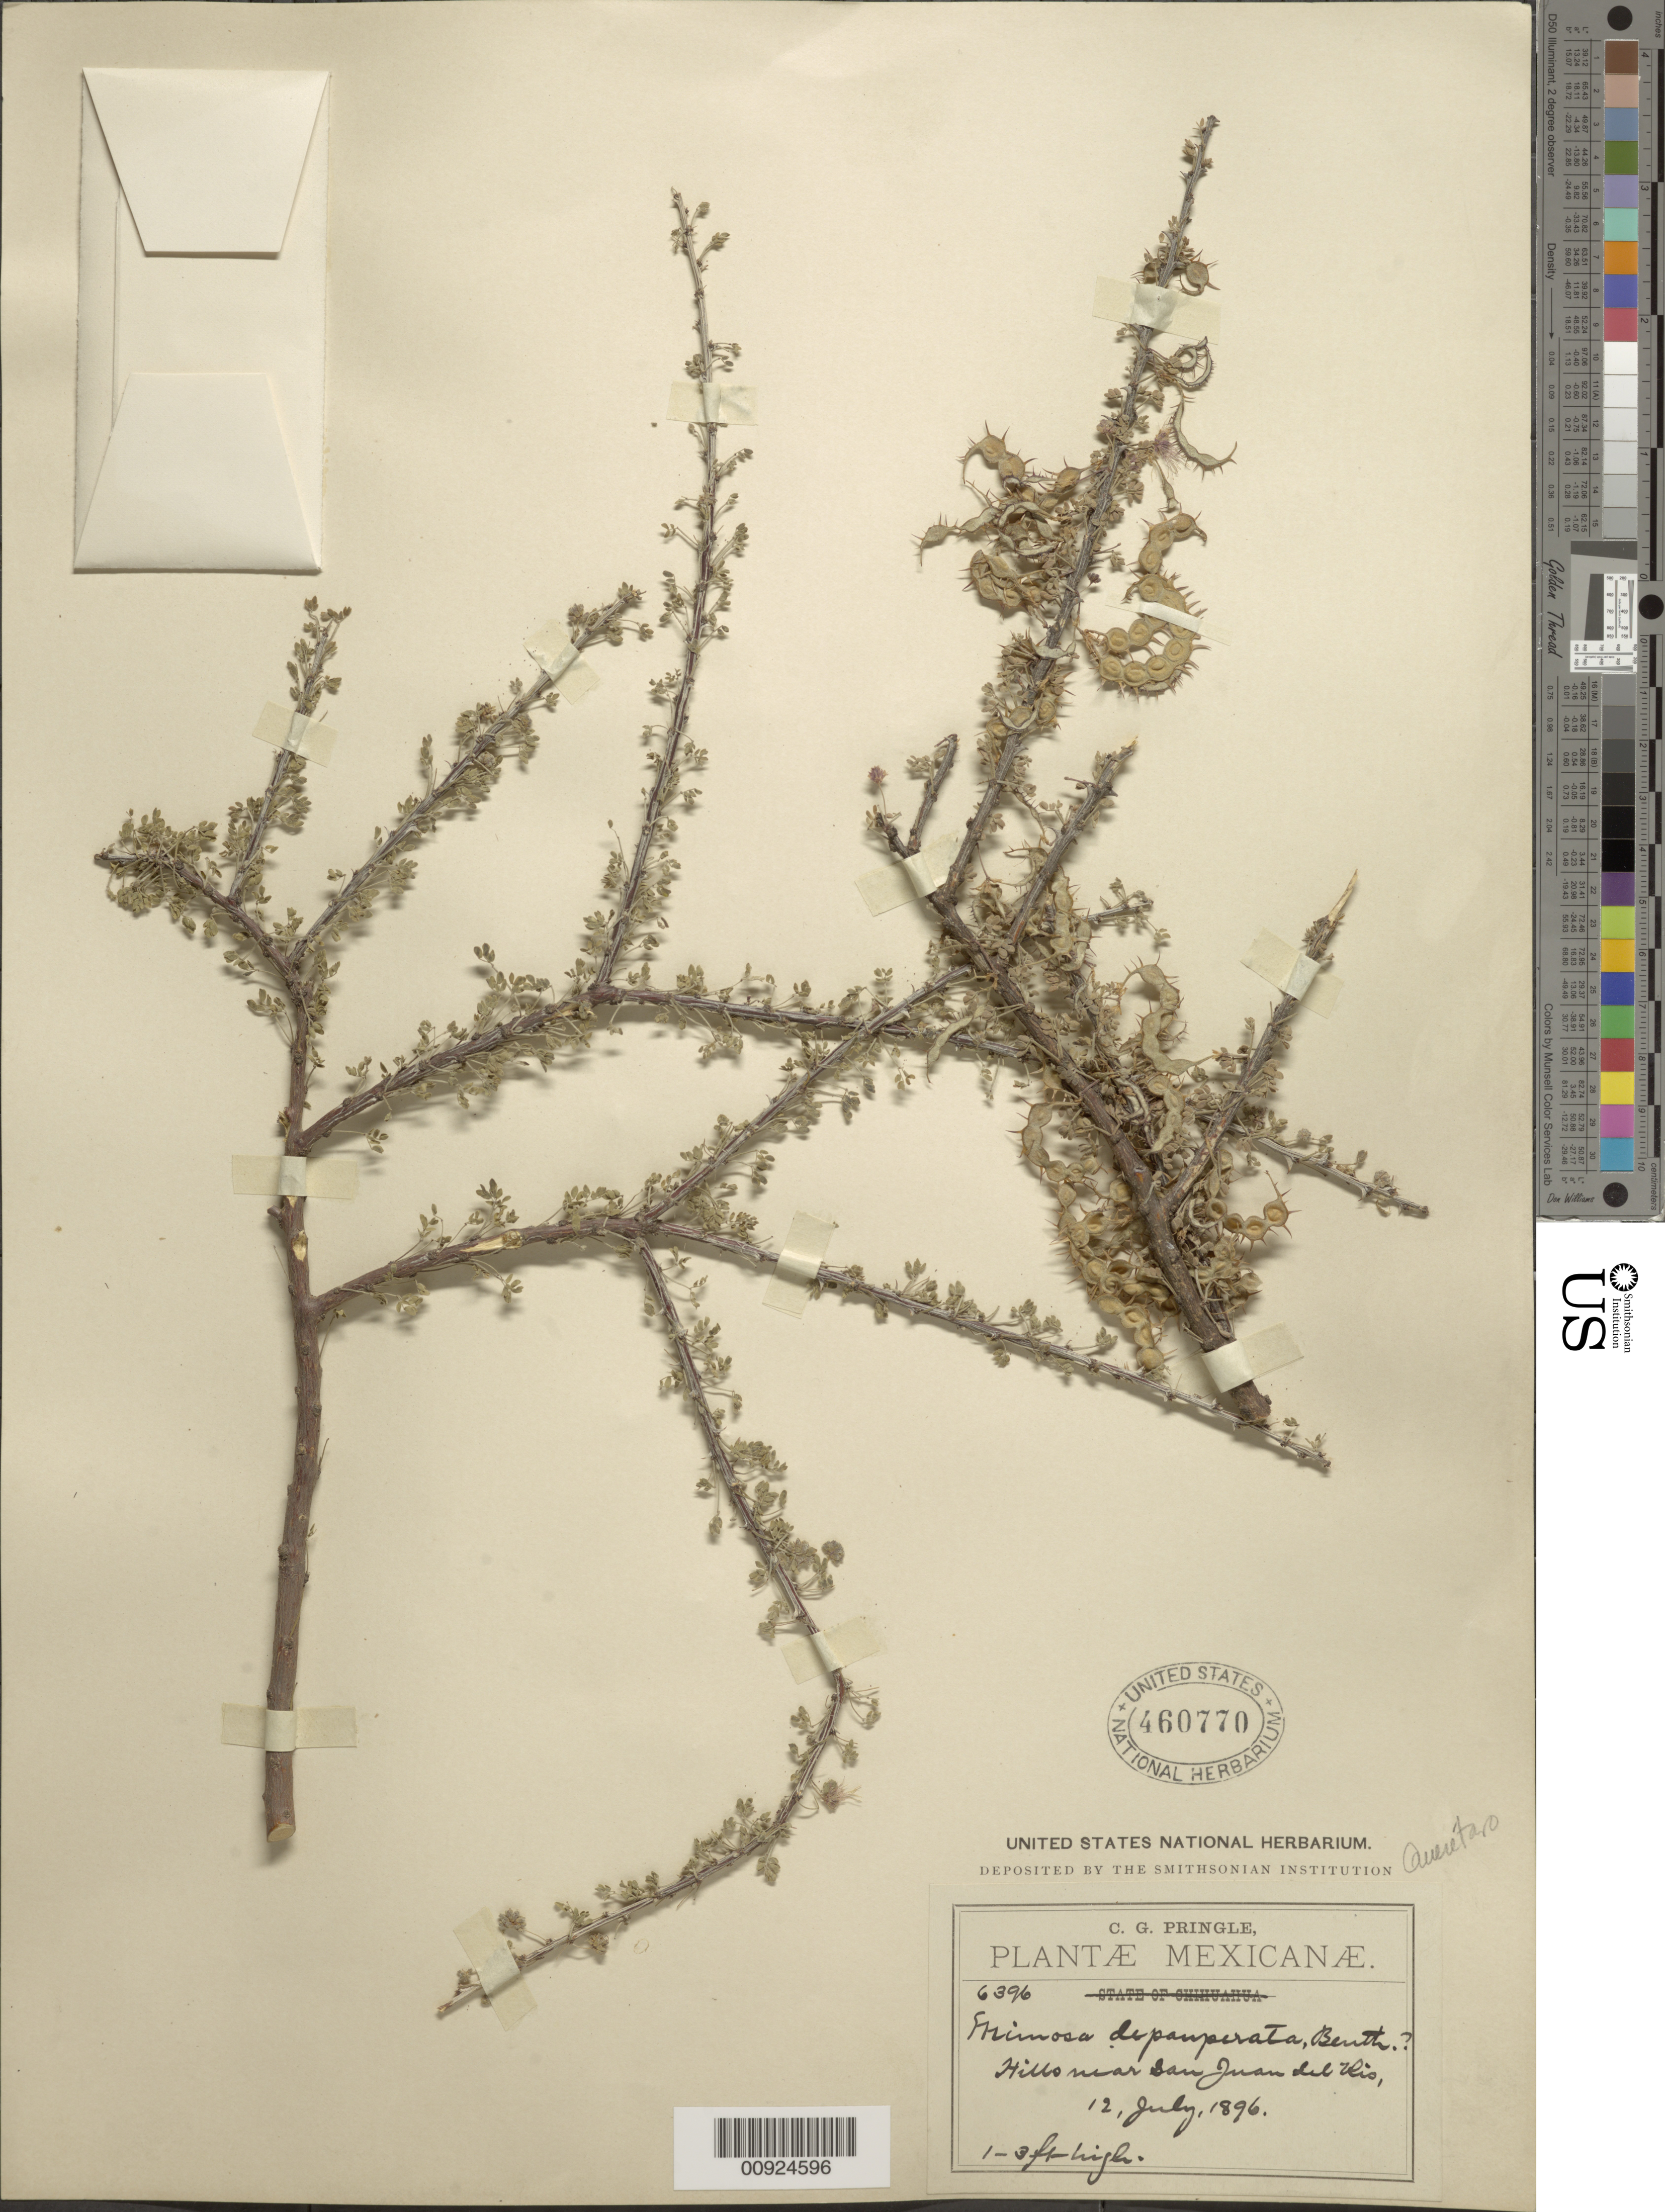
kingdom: Plantae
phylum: Tracheophyta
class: Magnoliopsida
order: Fabales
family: Fabaceae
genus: Mimosa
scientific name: Mimosa depauperata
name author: Benth.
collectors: C. G. Pringle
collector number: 6396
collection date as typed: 12 Jul 1896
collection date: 1896-07-12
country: Mexico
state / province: Querétaro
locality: Near San Juan del Río.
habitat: Hills.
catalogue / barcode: US 460770